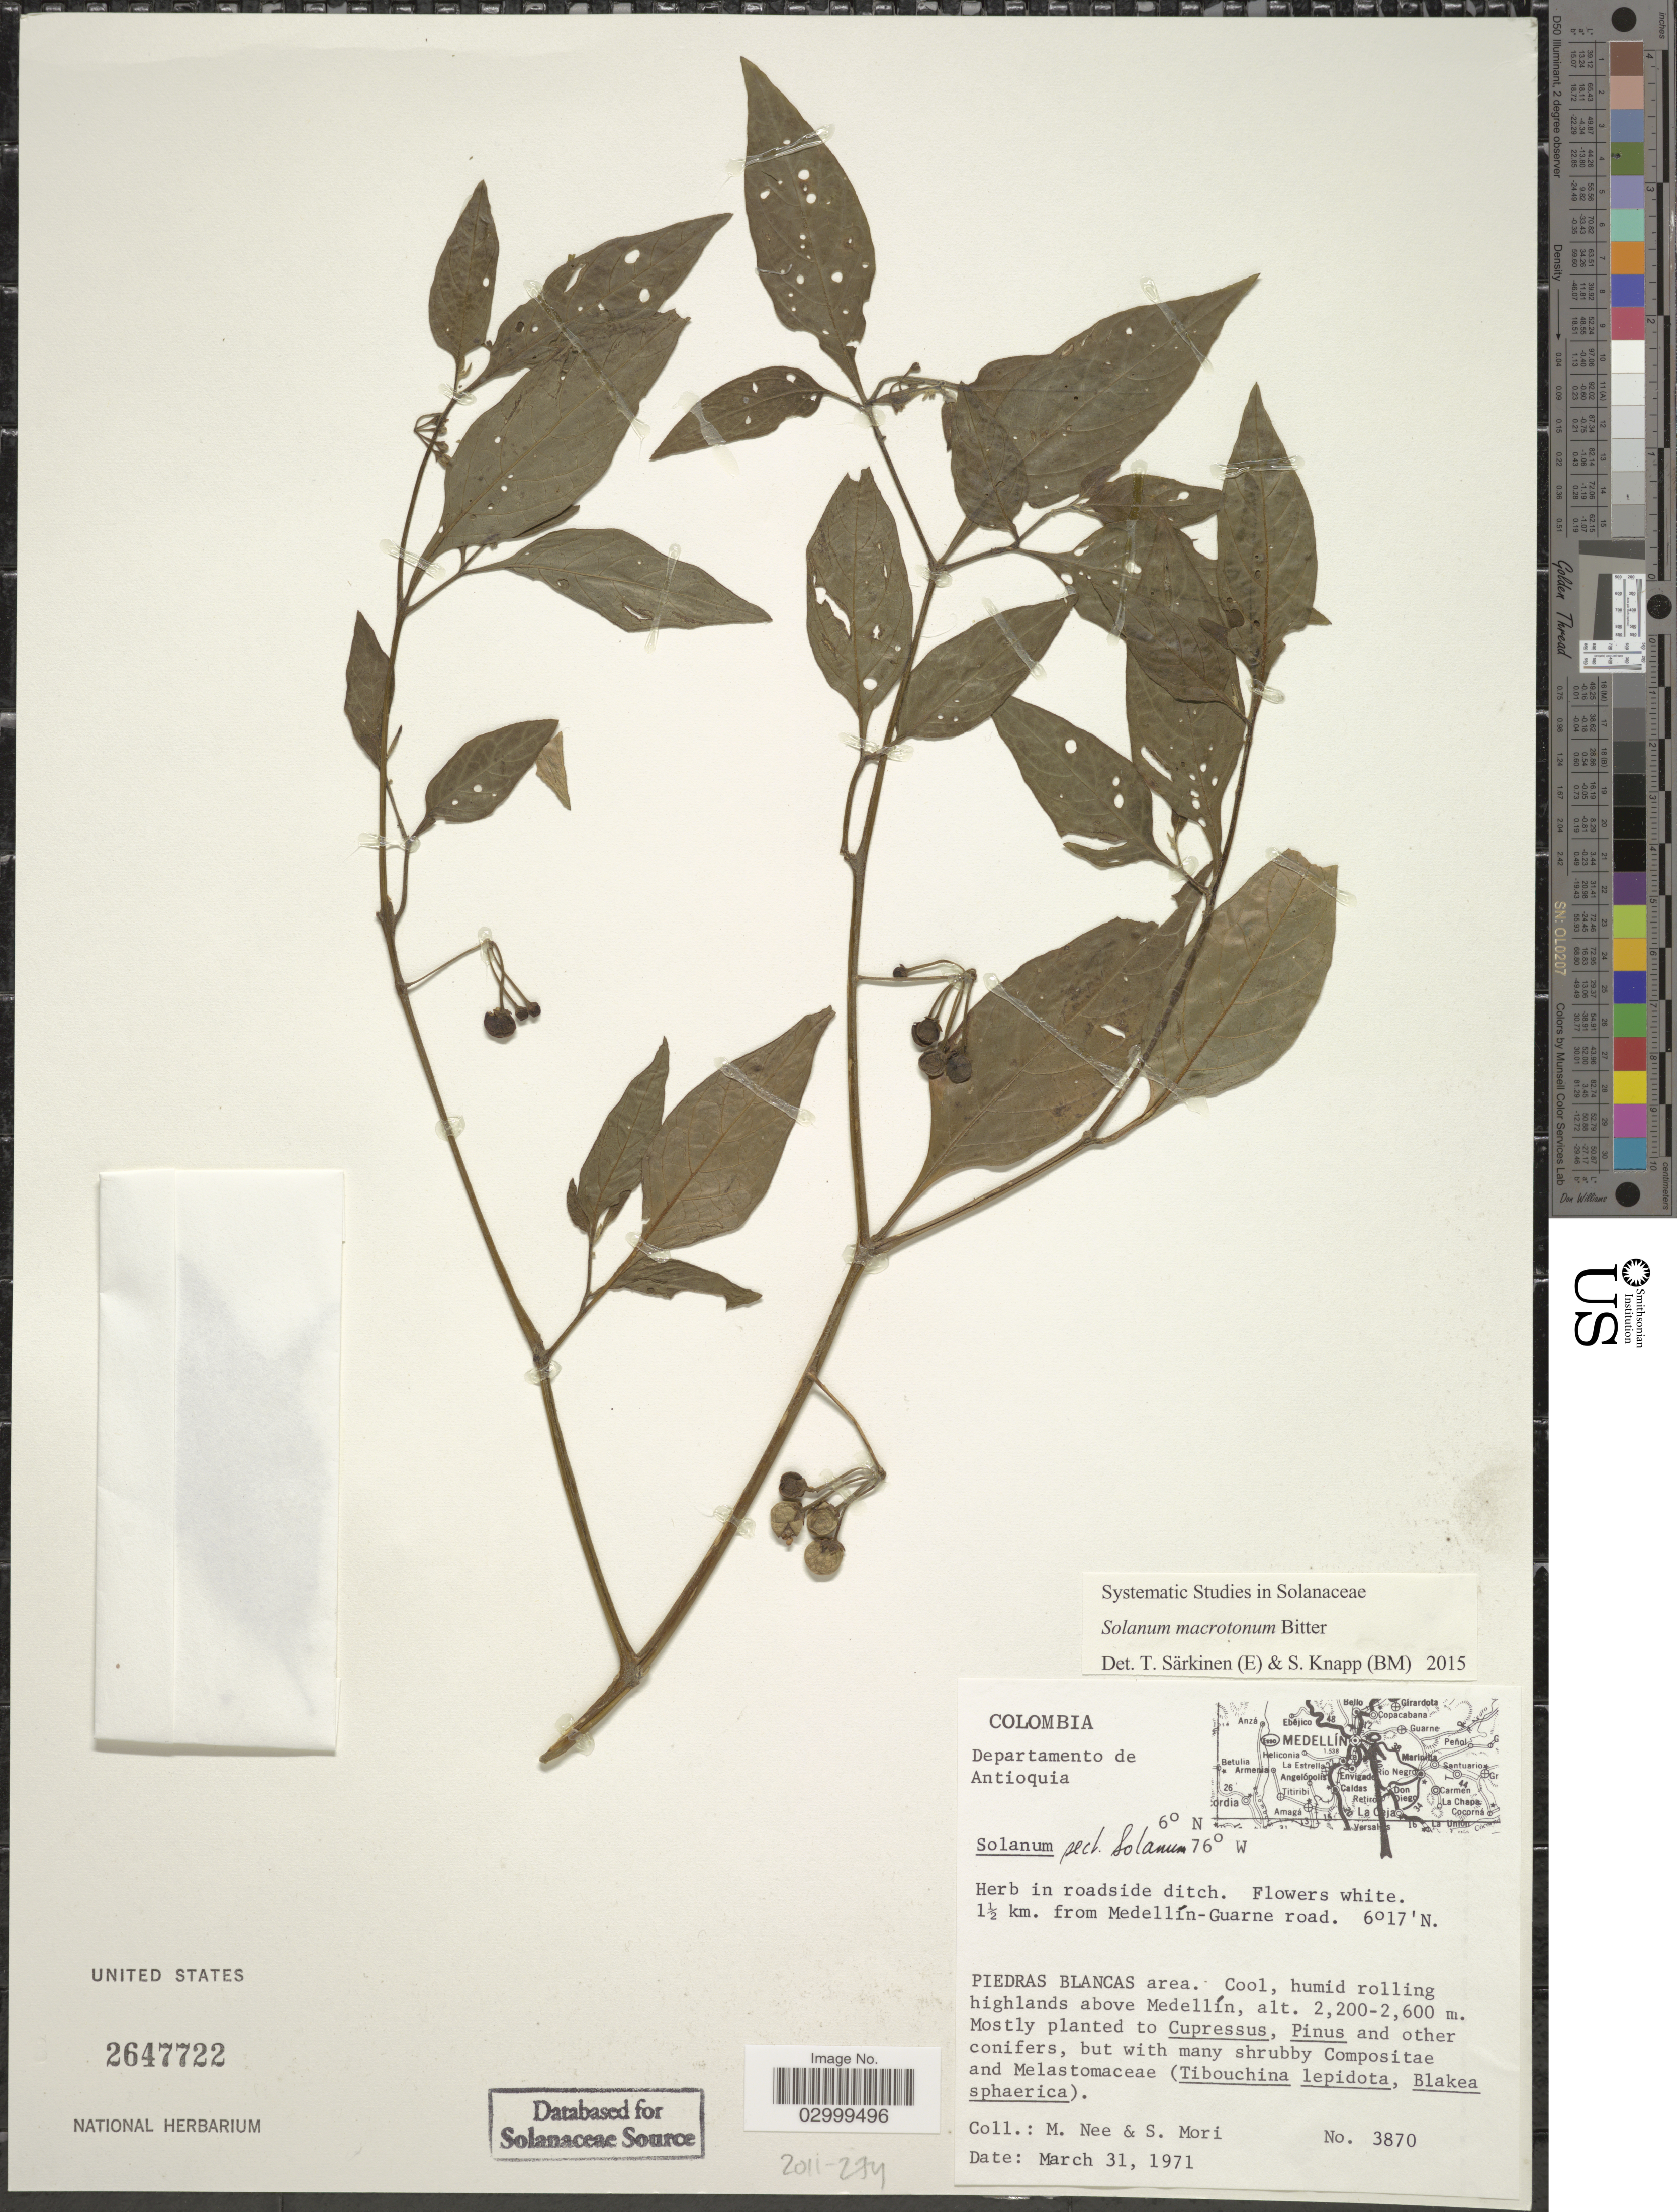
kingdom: Plantae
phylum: Tracheophyta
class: Magnoliopsida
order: Solanales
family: Solanaceae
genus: Solanum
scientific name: Solanum macrotonum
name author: Bitter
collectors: M. Nee & S. Mori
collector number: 3870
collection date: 1971-03-31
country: Colombia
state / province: Antioquia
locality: Departamento de Antioquia. 1½ km. from Medellín-Guarne road. Piedras Blancas area. Highlands above Medellín.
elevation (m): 2200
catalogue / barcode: US 2647722